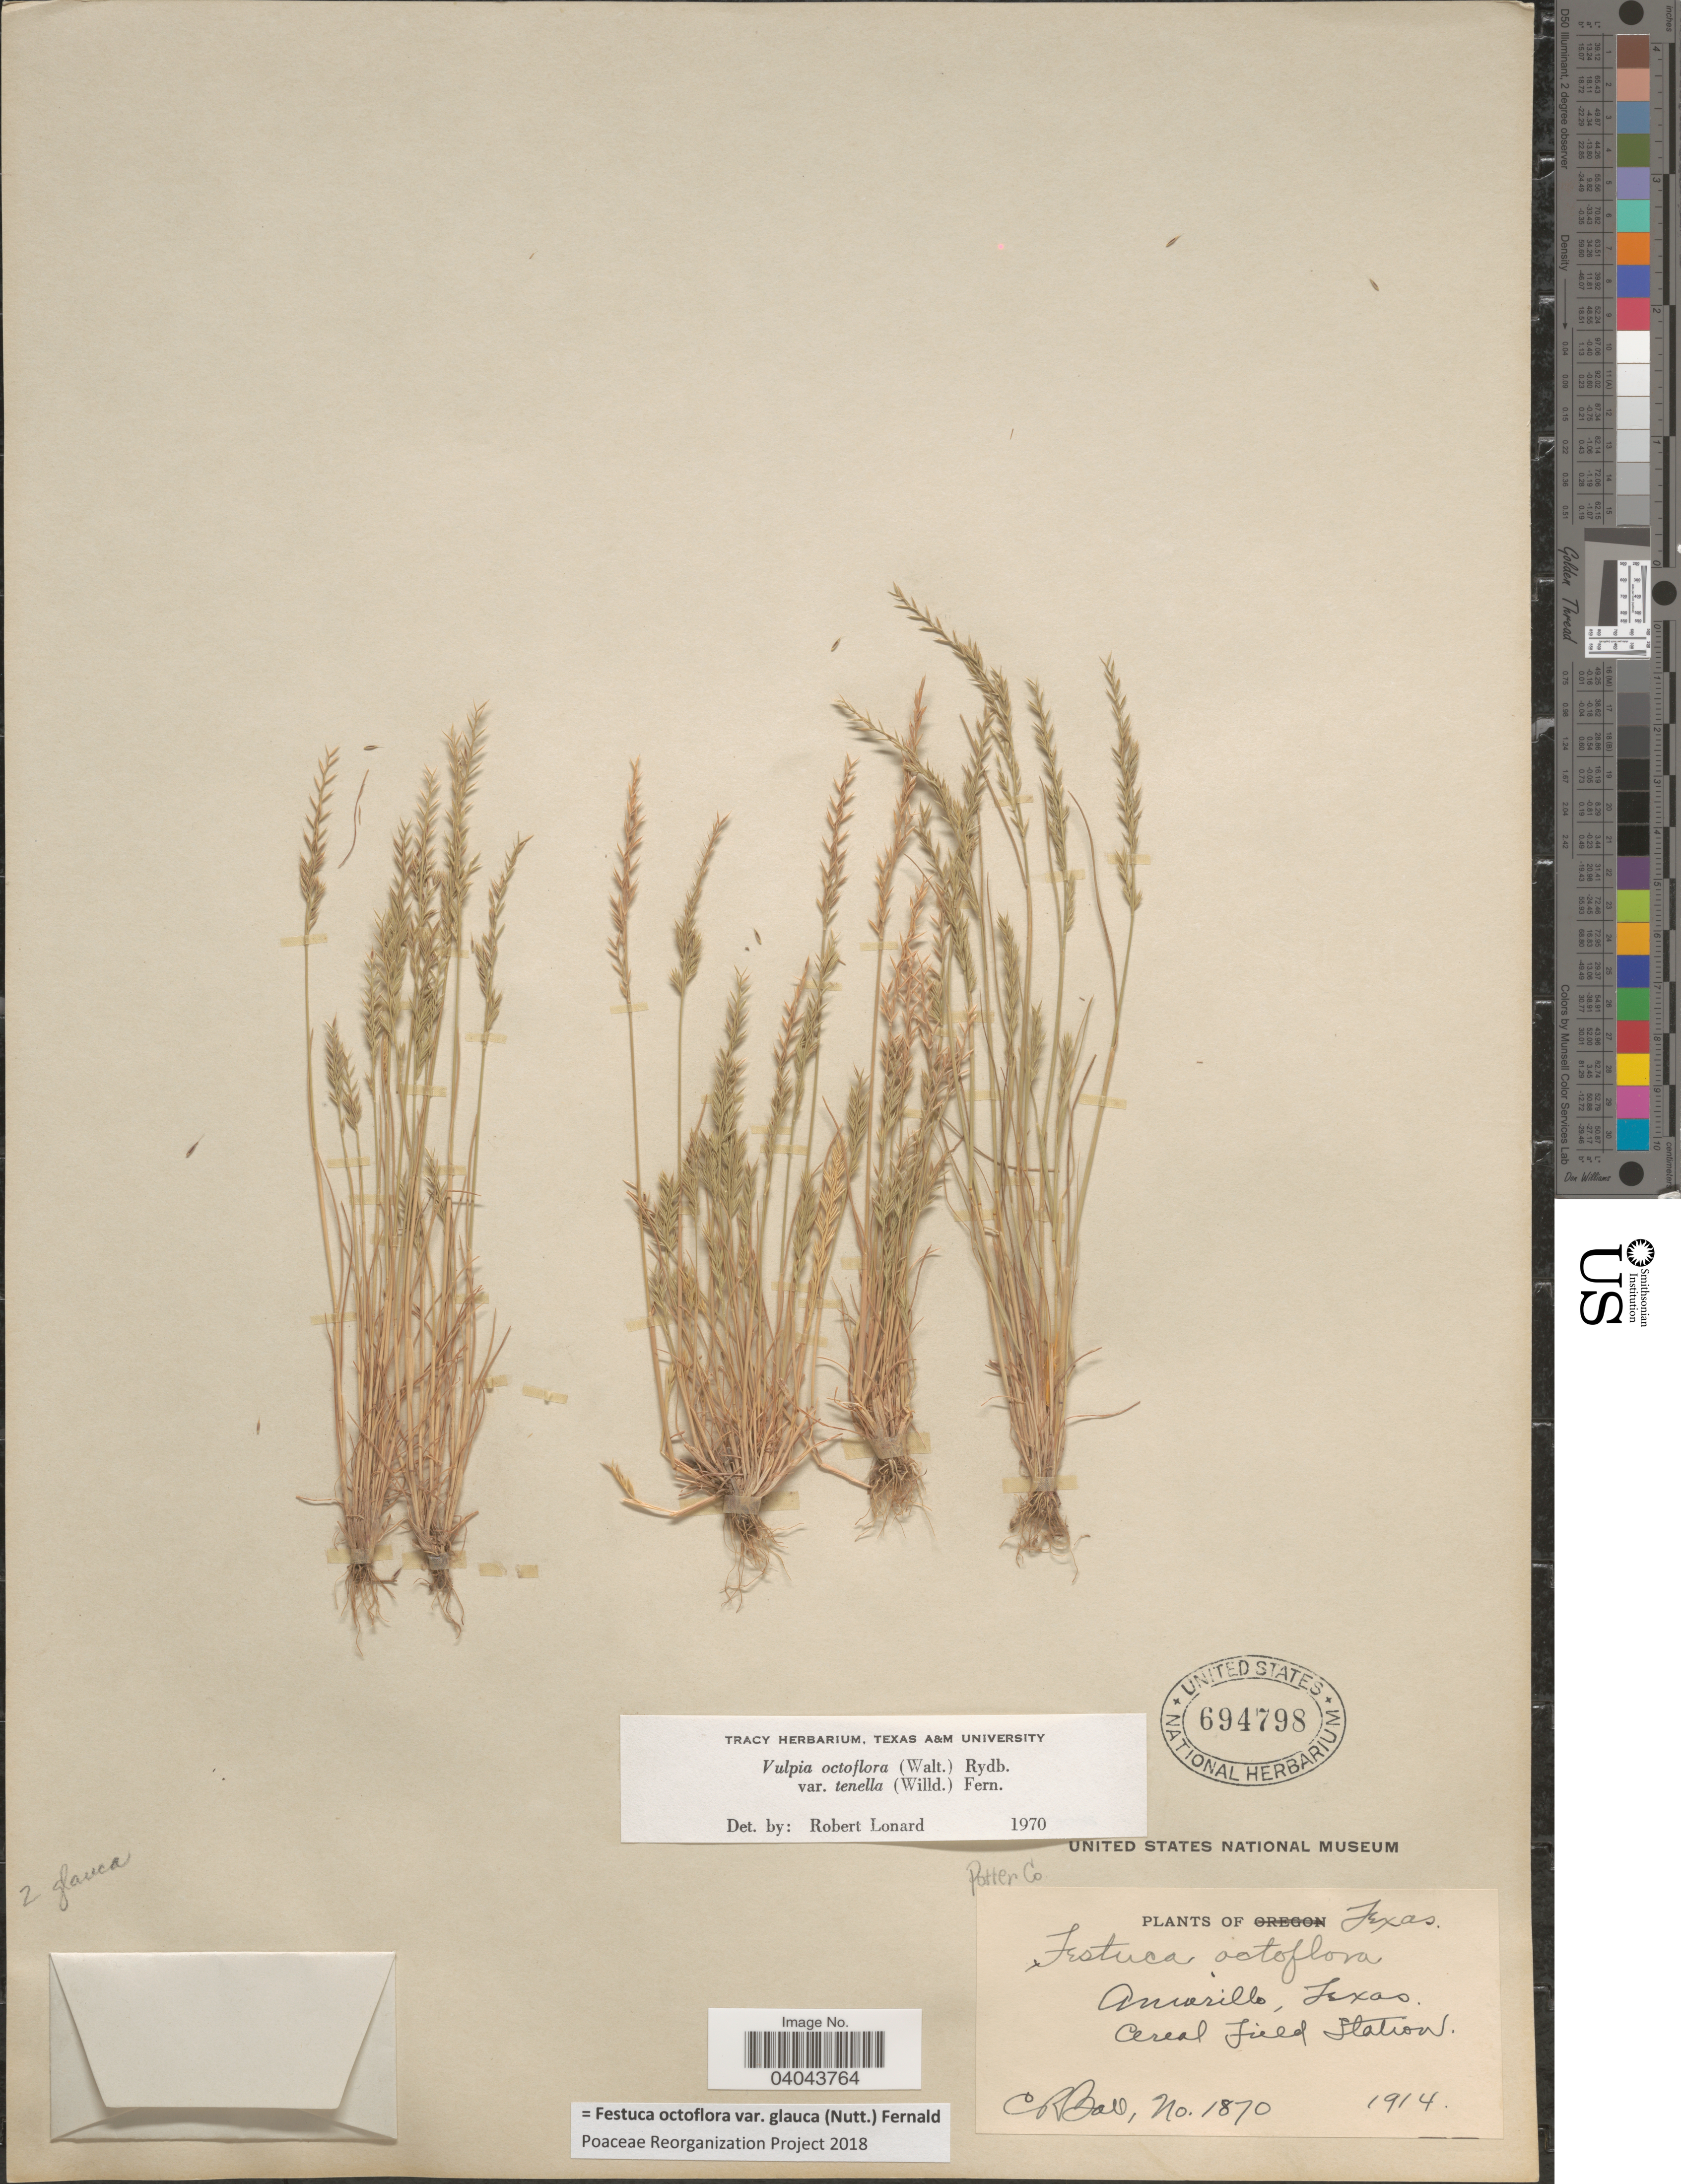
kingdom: Plantae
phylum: Tracheophyta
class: Liliopsida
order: Poales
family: Poaceae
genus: Festuca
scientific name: Festuca octoflora var. glauca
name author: (Nutt.) Fernald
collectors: C. R. Ball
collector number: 1870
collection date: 1914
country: United States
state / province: Texas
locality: Potter Co. Amarillo, Cereal Field Station.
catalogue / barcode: US 694798